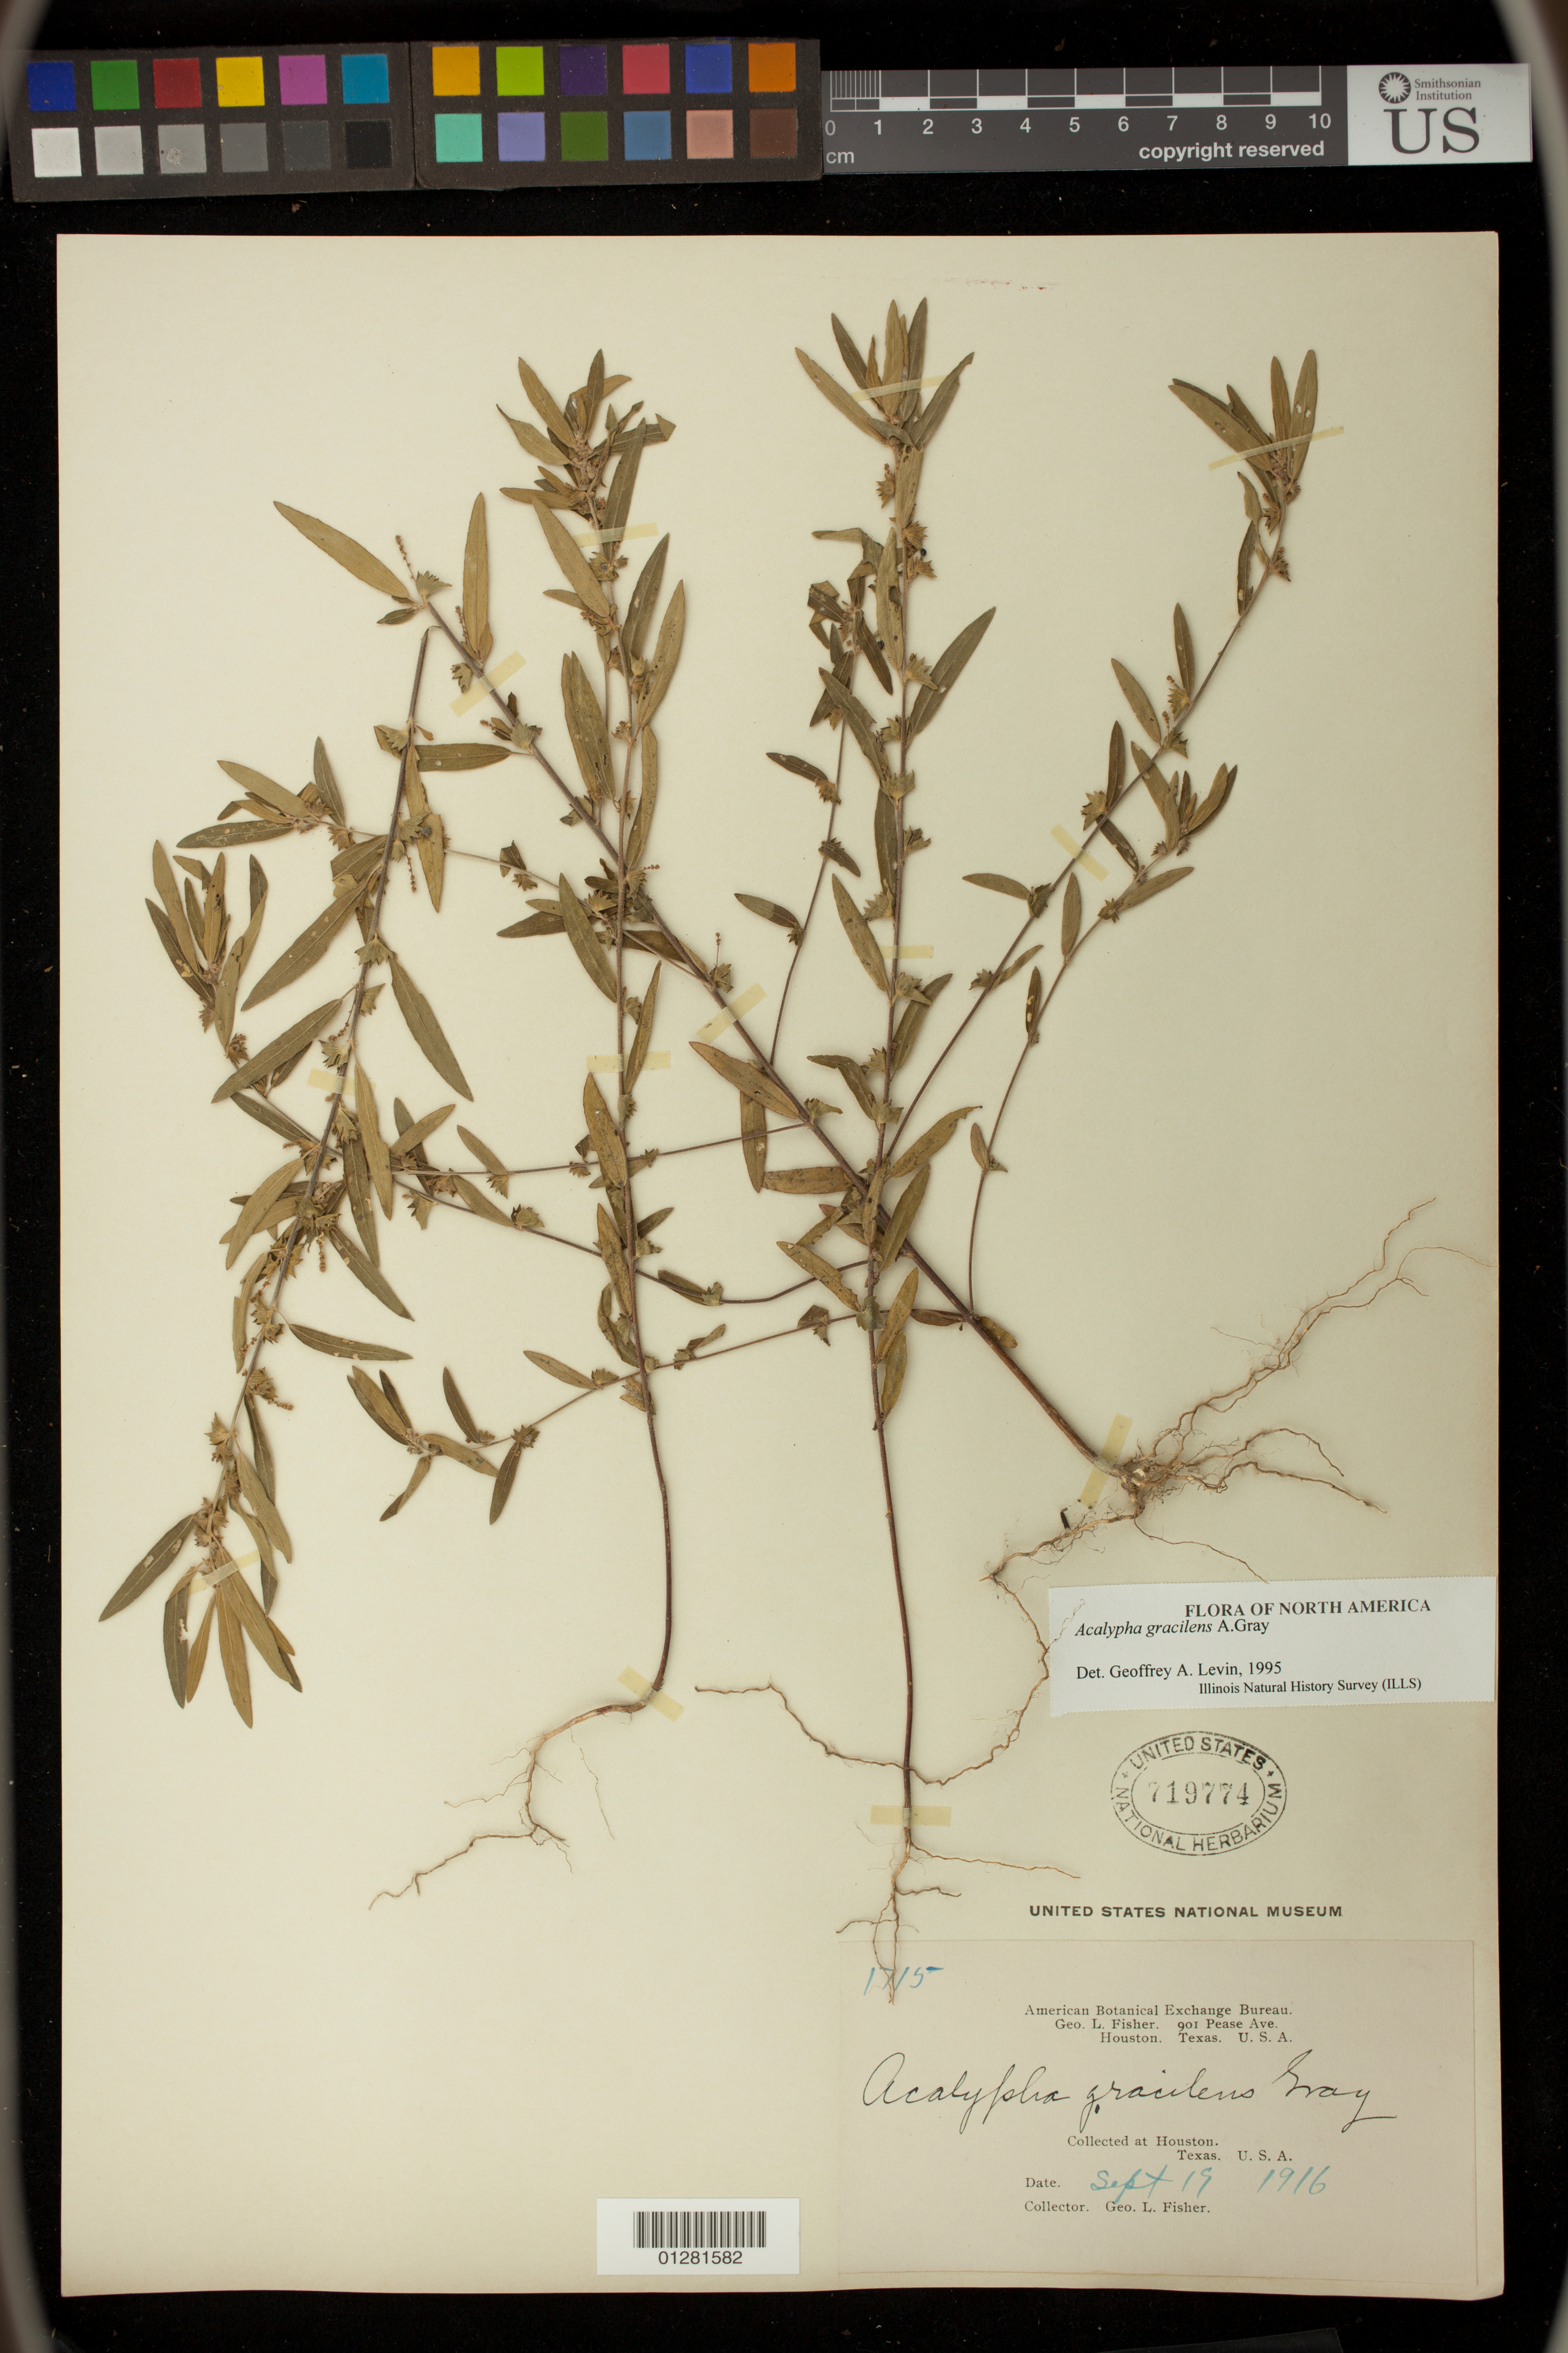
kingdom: Plantae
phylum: Tracheophyta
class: Magnoliopsida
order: Malpighiales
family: Euphorbiaceae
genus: Acalypha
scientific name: Acalypha gracilens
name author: A. Gray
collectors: G. L. Fisher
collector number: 1715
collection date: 1916-09-19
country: United States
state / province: Texas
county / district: Harris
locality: Houston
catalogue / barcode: US 719774